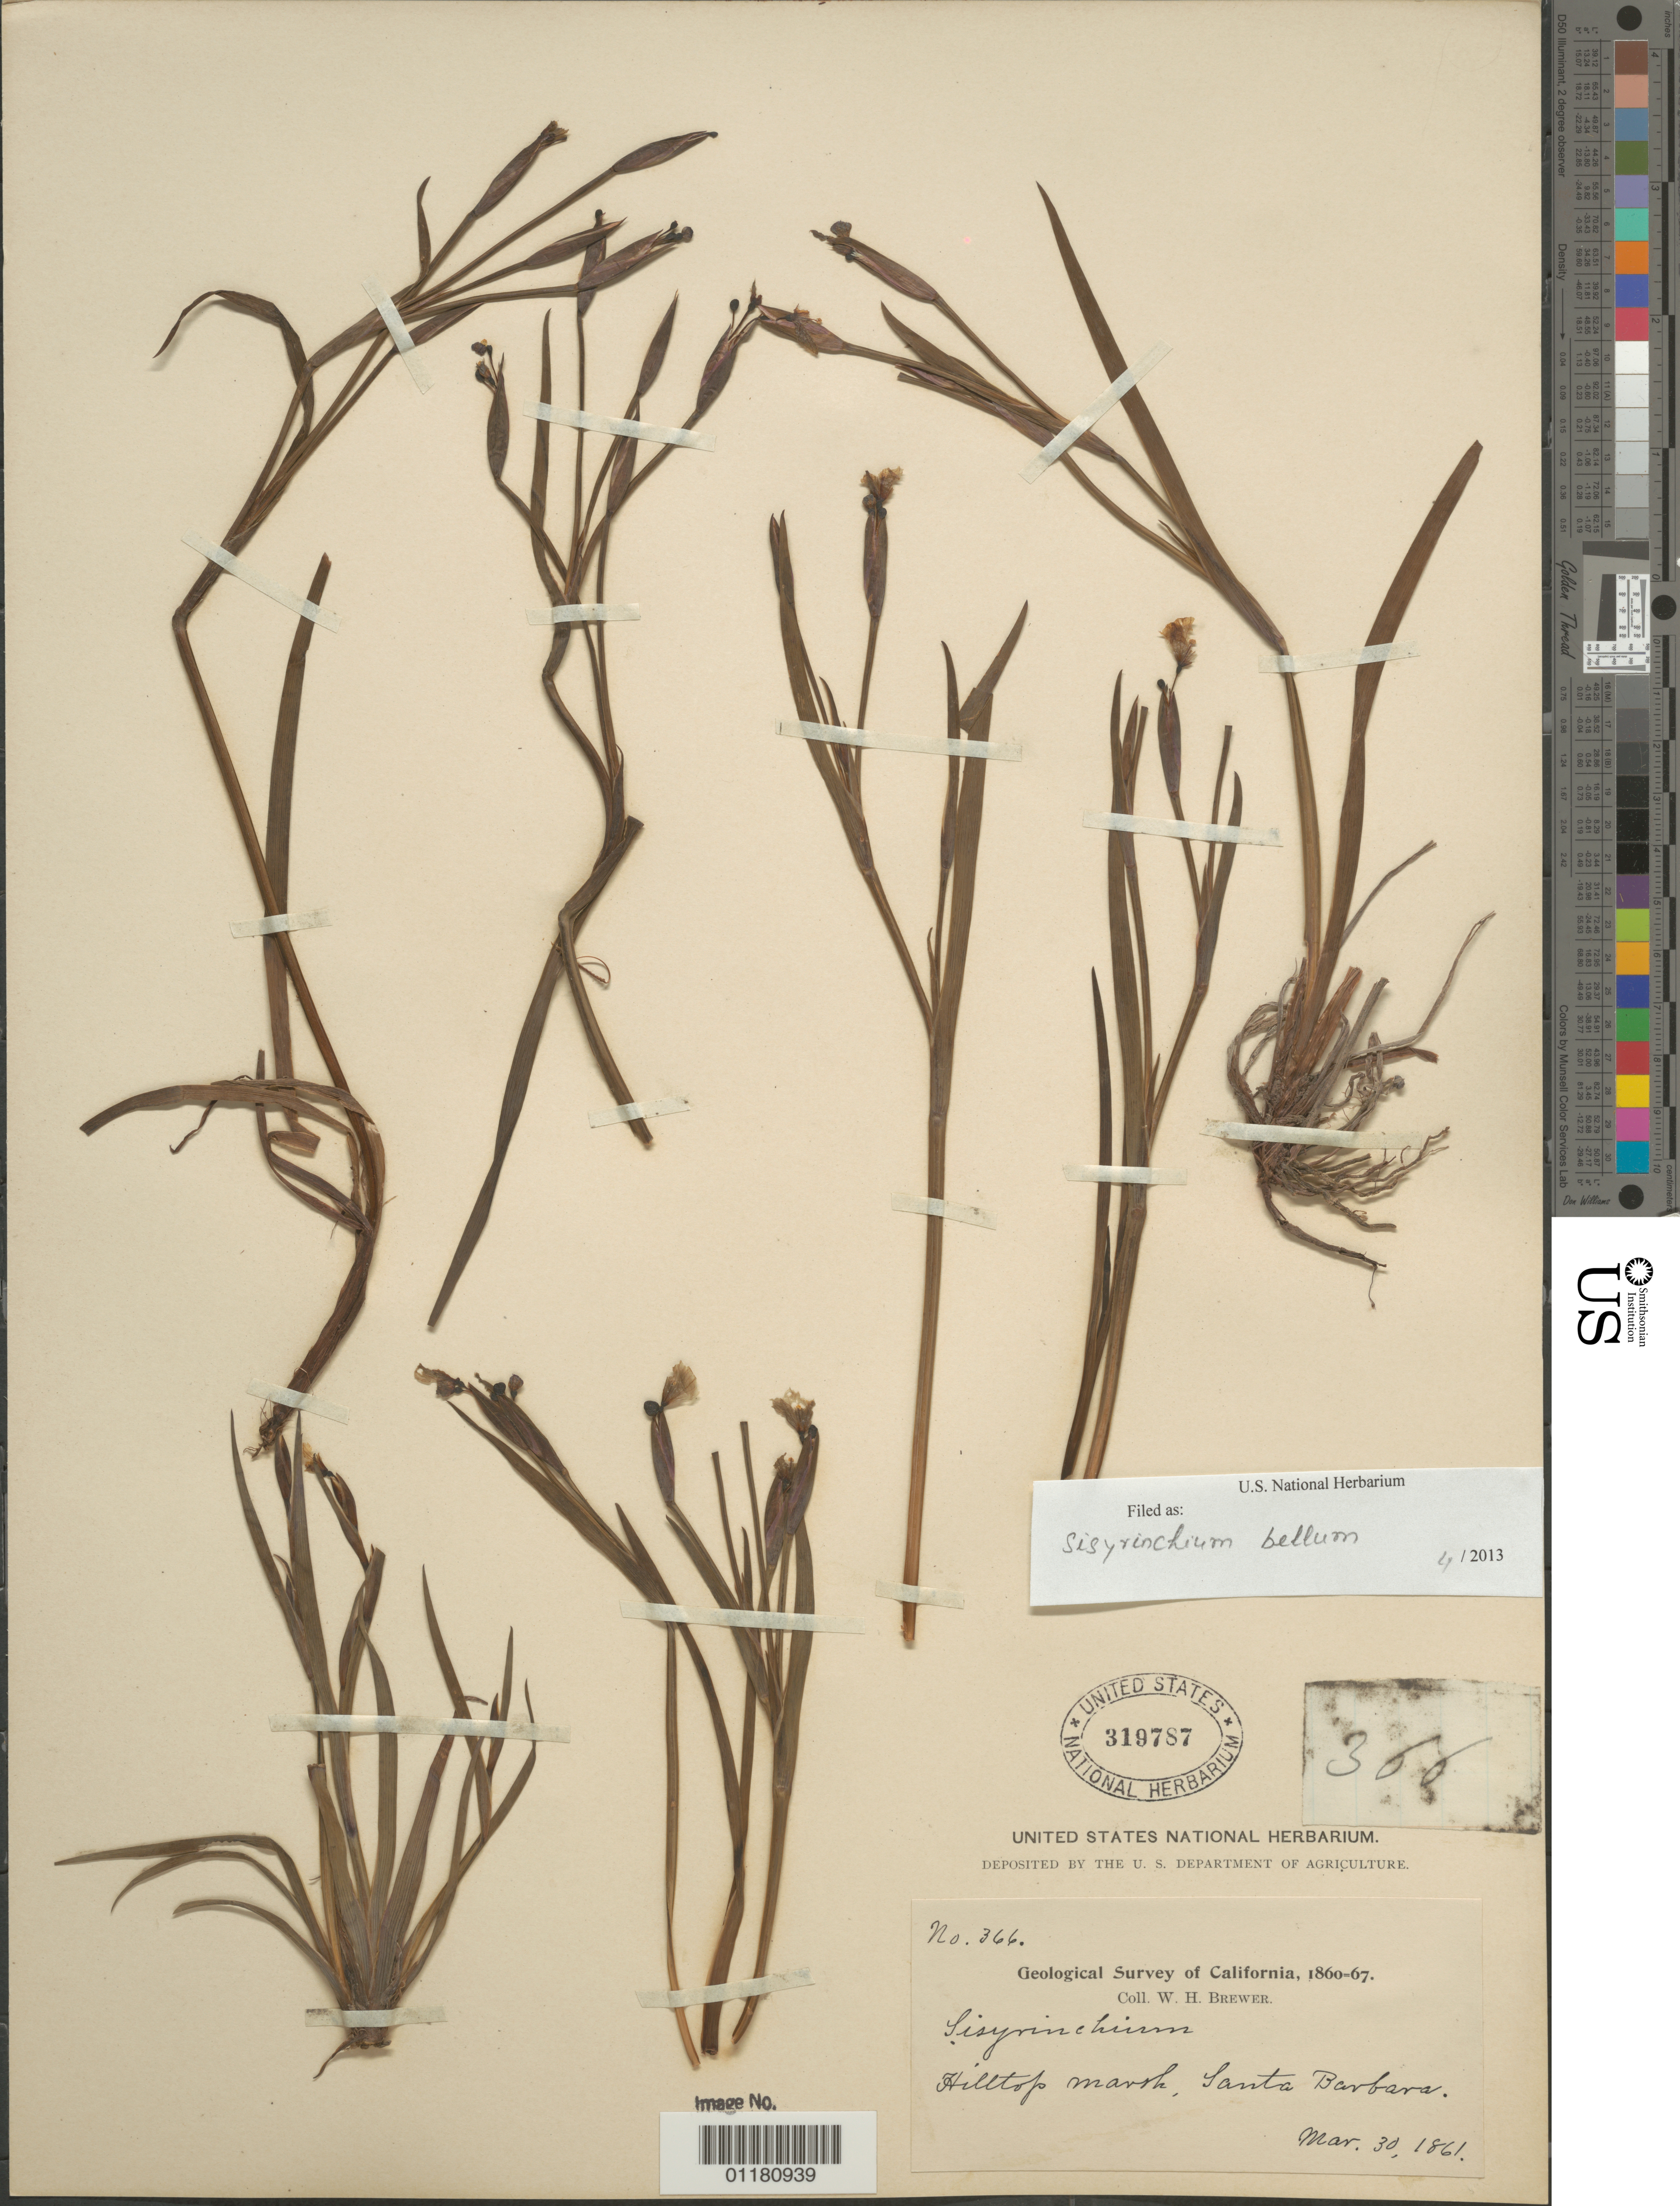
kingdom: Plantae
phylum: Tracheophyta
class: Liliopsida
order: Asparagales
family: Iridaceae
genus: Sisyrinchium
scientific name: Sisyrinchium bellum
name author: S. Watson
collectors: W. H. Brewer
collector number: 366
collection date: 1861-03-30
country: United States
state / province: California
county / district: Santa Barbara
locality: Santa Barbara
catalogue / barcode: US 319787